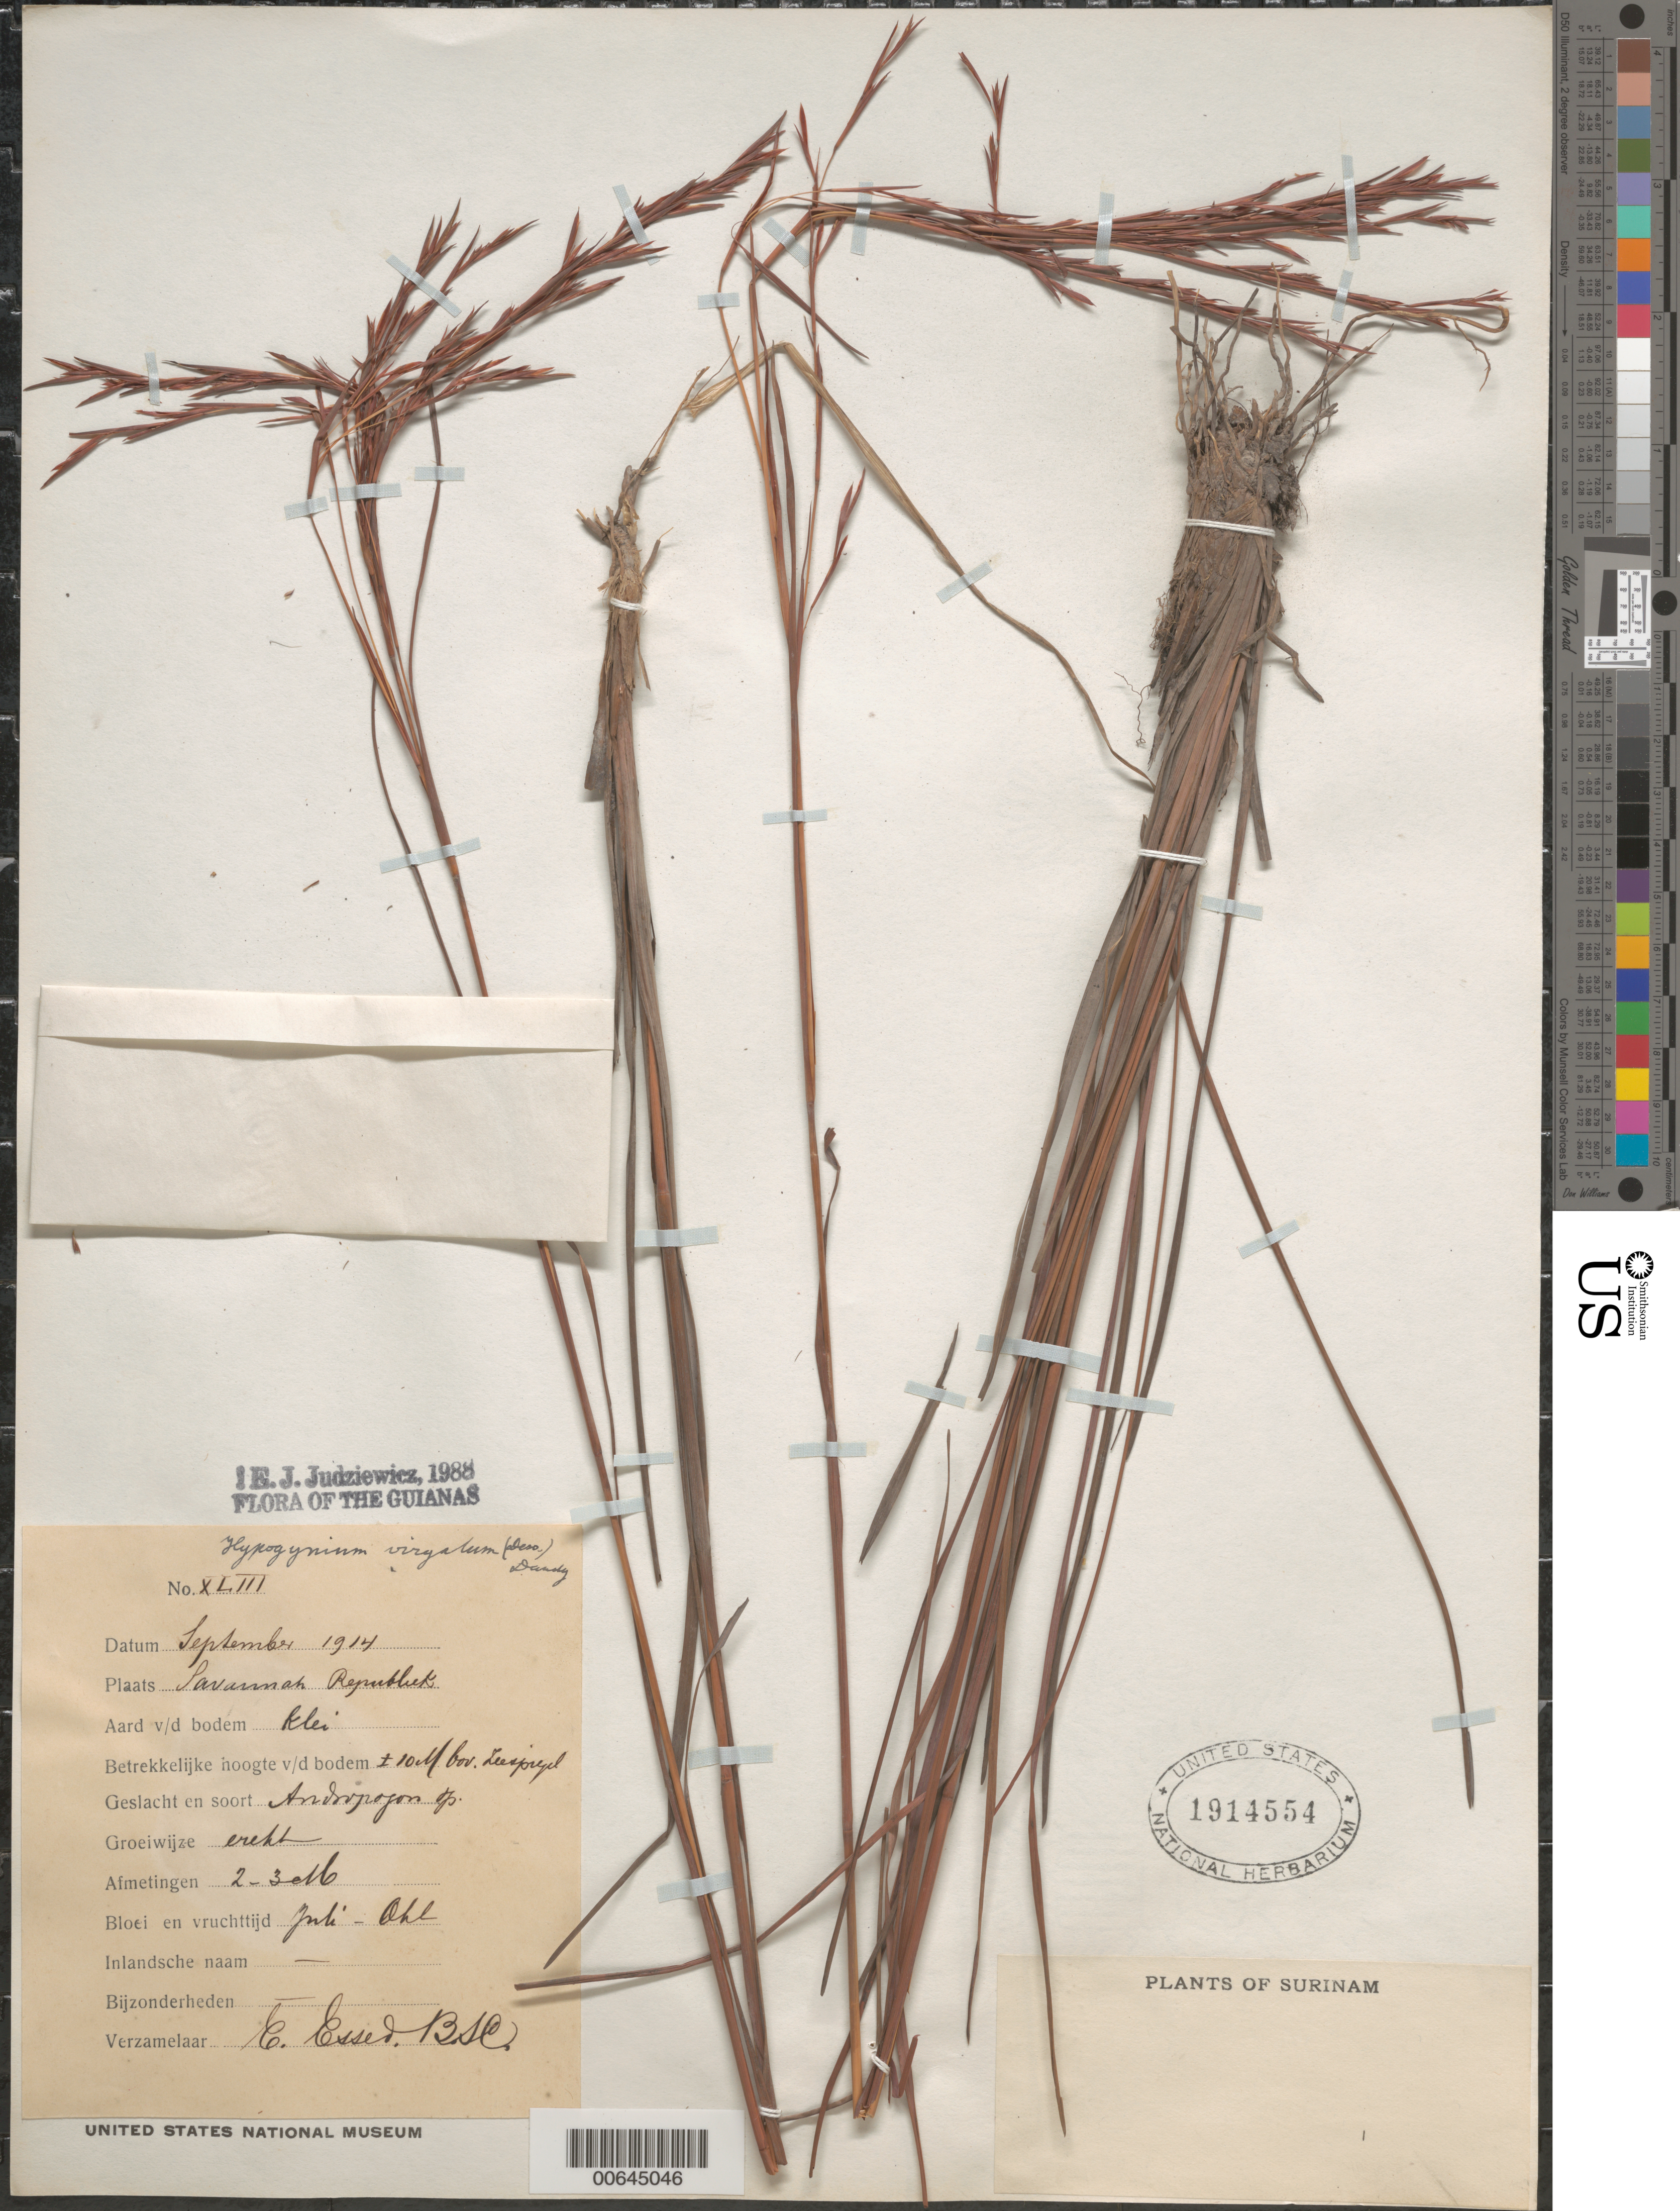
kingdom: Plantae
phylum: Tracheophyta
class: Liliopsida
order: Poales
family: Poaceae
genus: Andropogon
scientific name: Andropogon virgatus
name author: Desv. ex Ham.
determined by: Judziewicz, E. J.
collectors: E. Essed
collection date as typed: Sep-14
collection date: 1914-09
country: Suriname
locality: Savannah Republick Elei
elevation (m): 2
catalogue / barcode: US 1914554